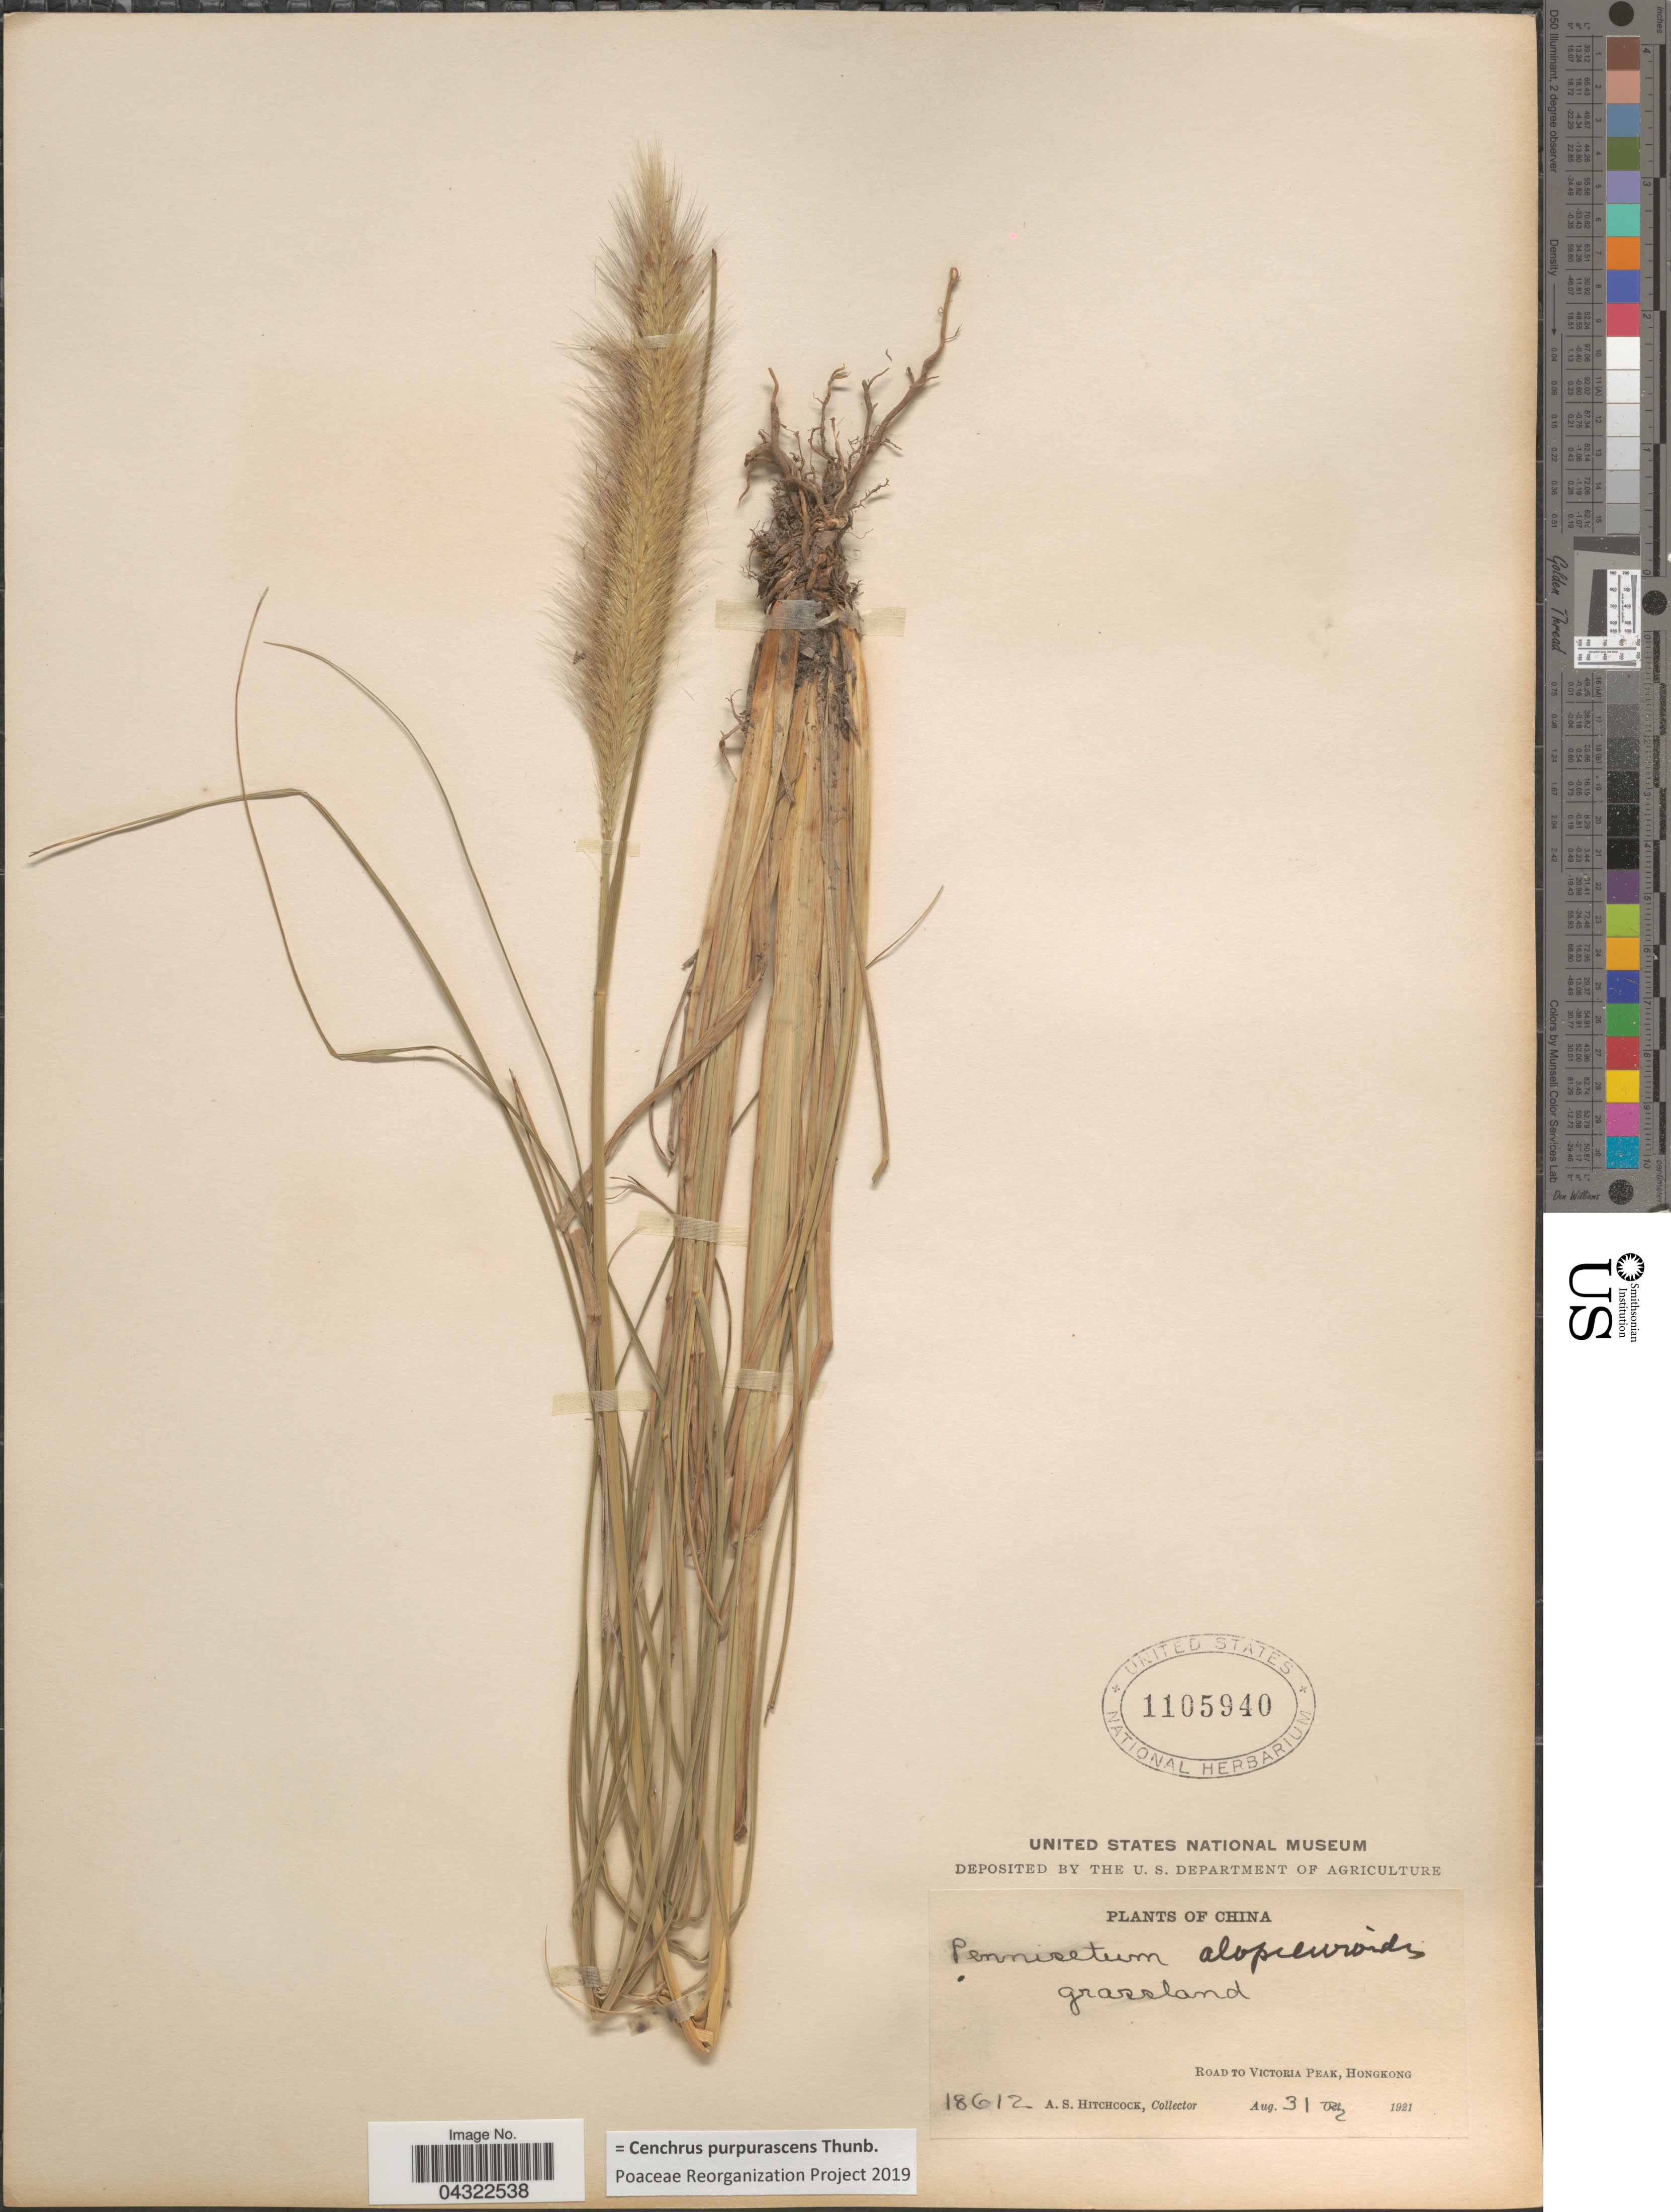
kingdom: Plantae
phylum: Tracheophyta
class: Liliopsida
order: Poales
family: Poaceae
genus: Cenchrus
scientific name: Cenchrus purpurascens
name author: Thunb.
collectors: A. S. Hitchcock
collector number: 18612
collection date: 1921-08-31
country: China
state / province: Hong Kong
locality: Grassland. Road To Victoria Peak, Hongkong.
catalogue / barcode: US 1105940